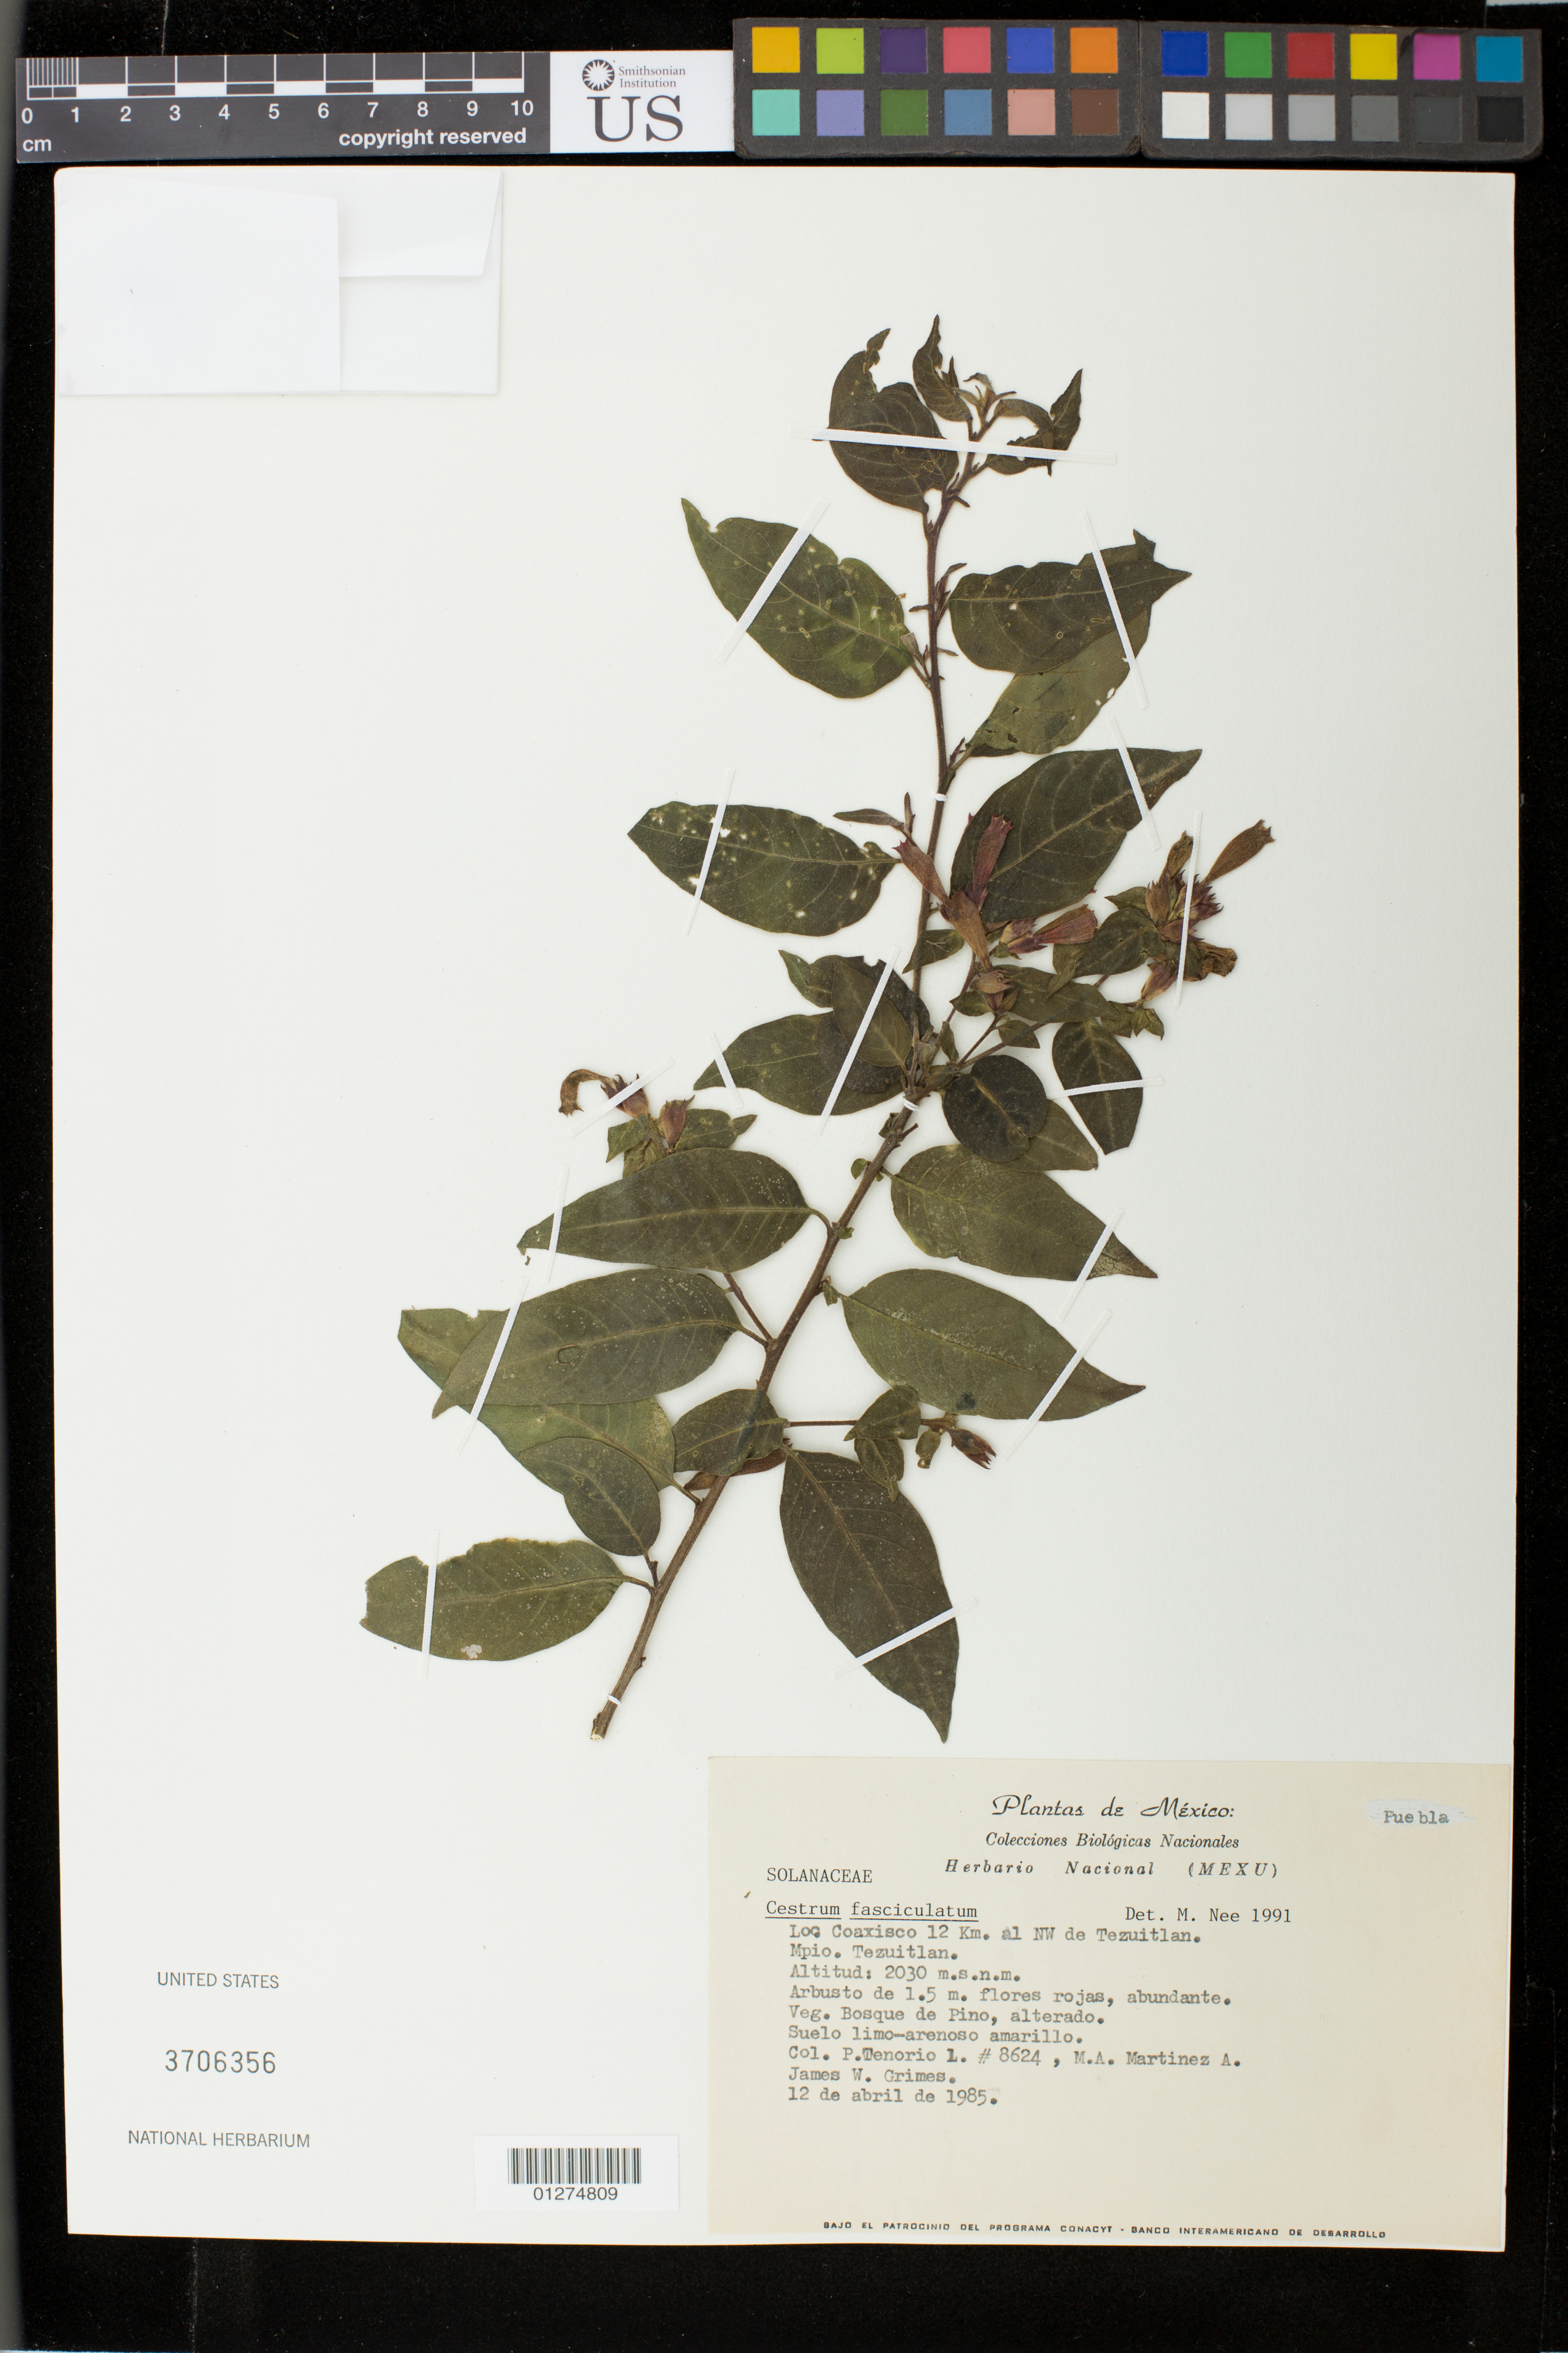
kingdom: Plantae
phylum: Tracheophyta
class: Magnoliopsida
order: Solanales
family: Solanaceae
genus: Cestrum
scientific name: Cestrum fasciculatum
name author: (Schltdl.) Miers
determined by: Nee, M.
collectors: P. Tenorio L., M. A. Martínez Alfaro & J. W. Grimes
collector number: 8624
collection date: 1985-04-12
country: Mexico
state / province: Puebla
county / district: Teziutlan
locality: Coaxisco 12 Km. al NW de Tezuitlan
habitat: bosque de Pino, alterado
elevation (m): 2030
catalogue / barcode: US 3706356